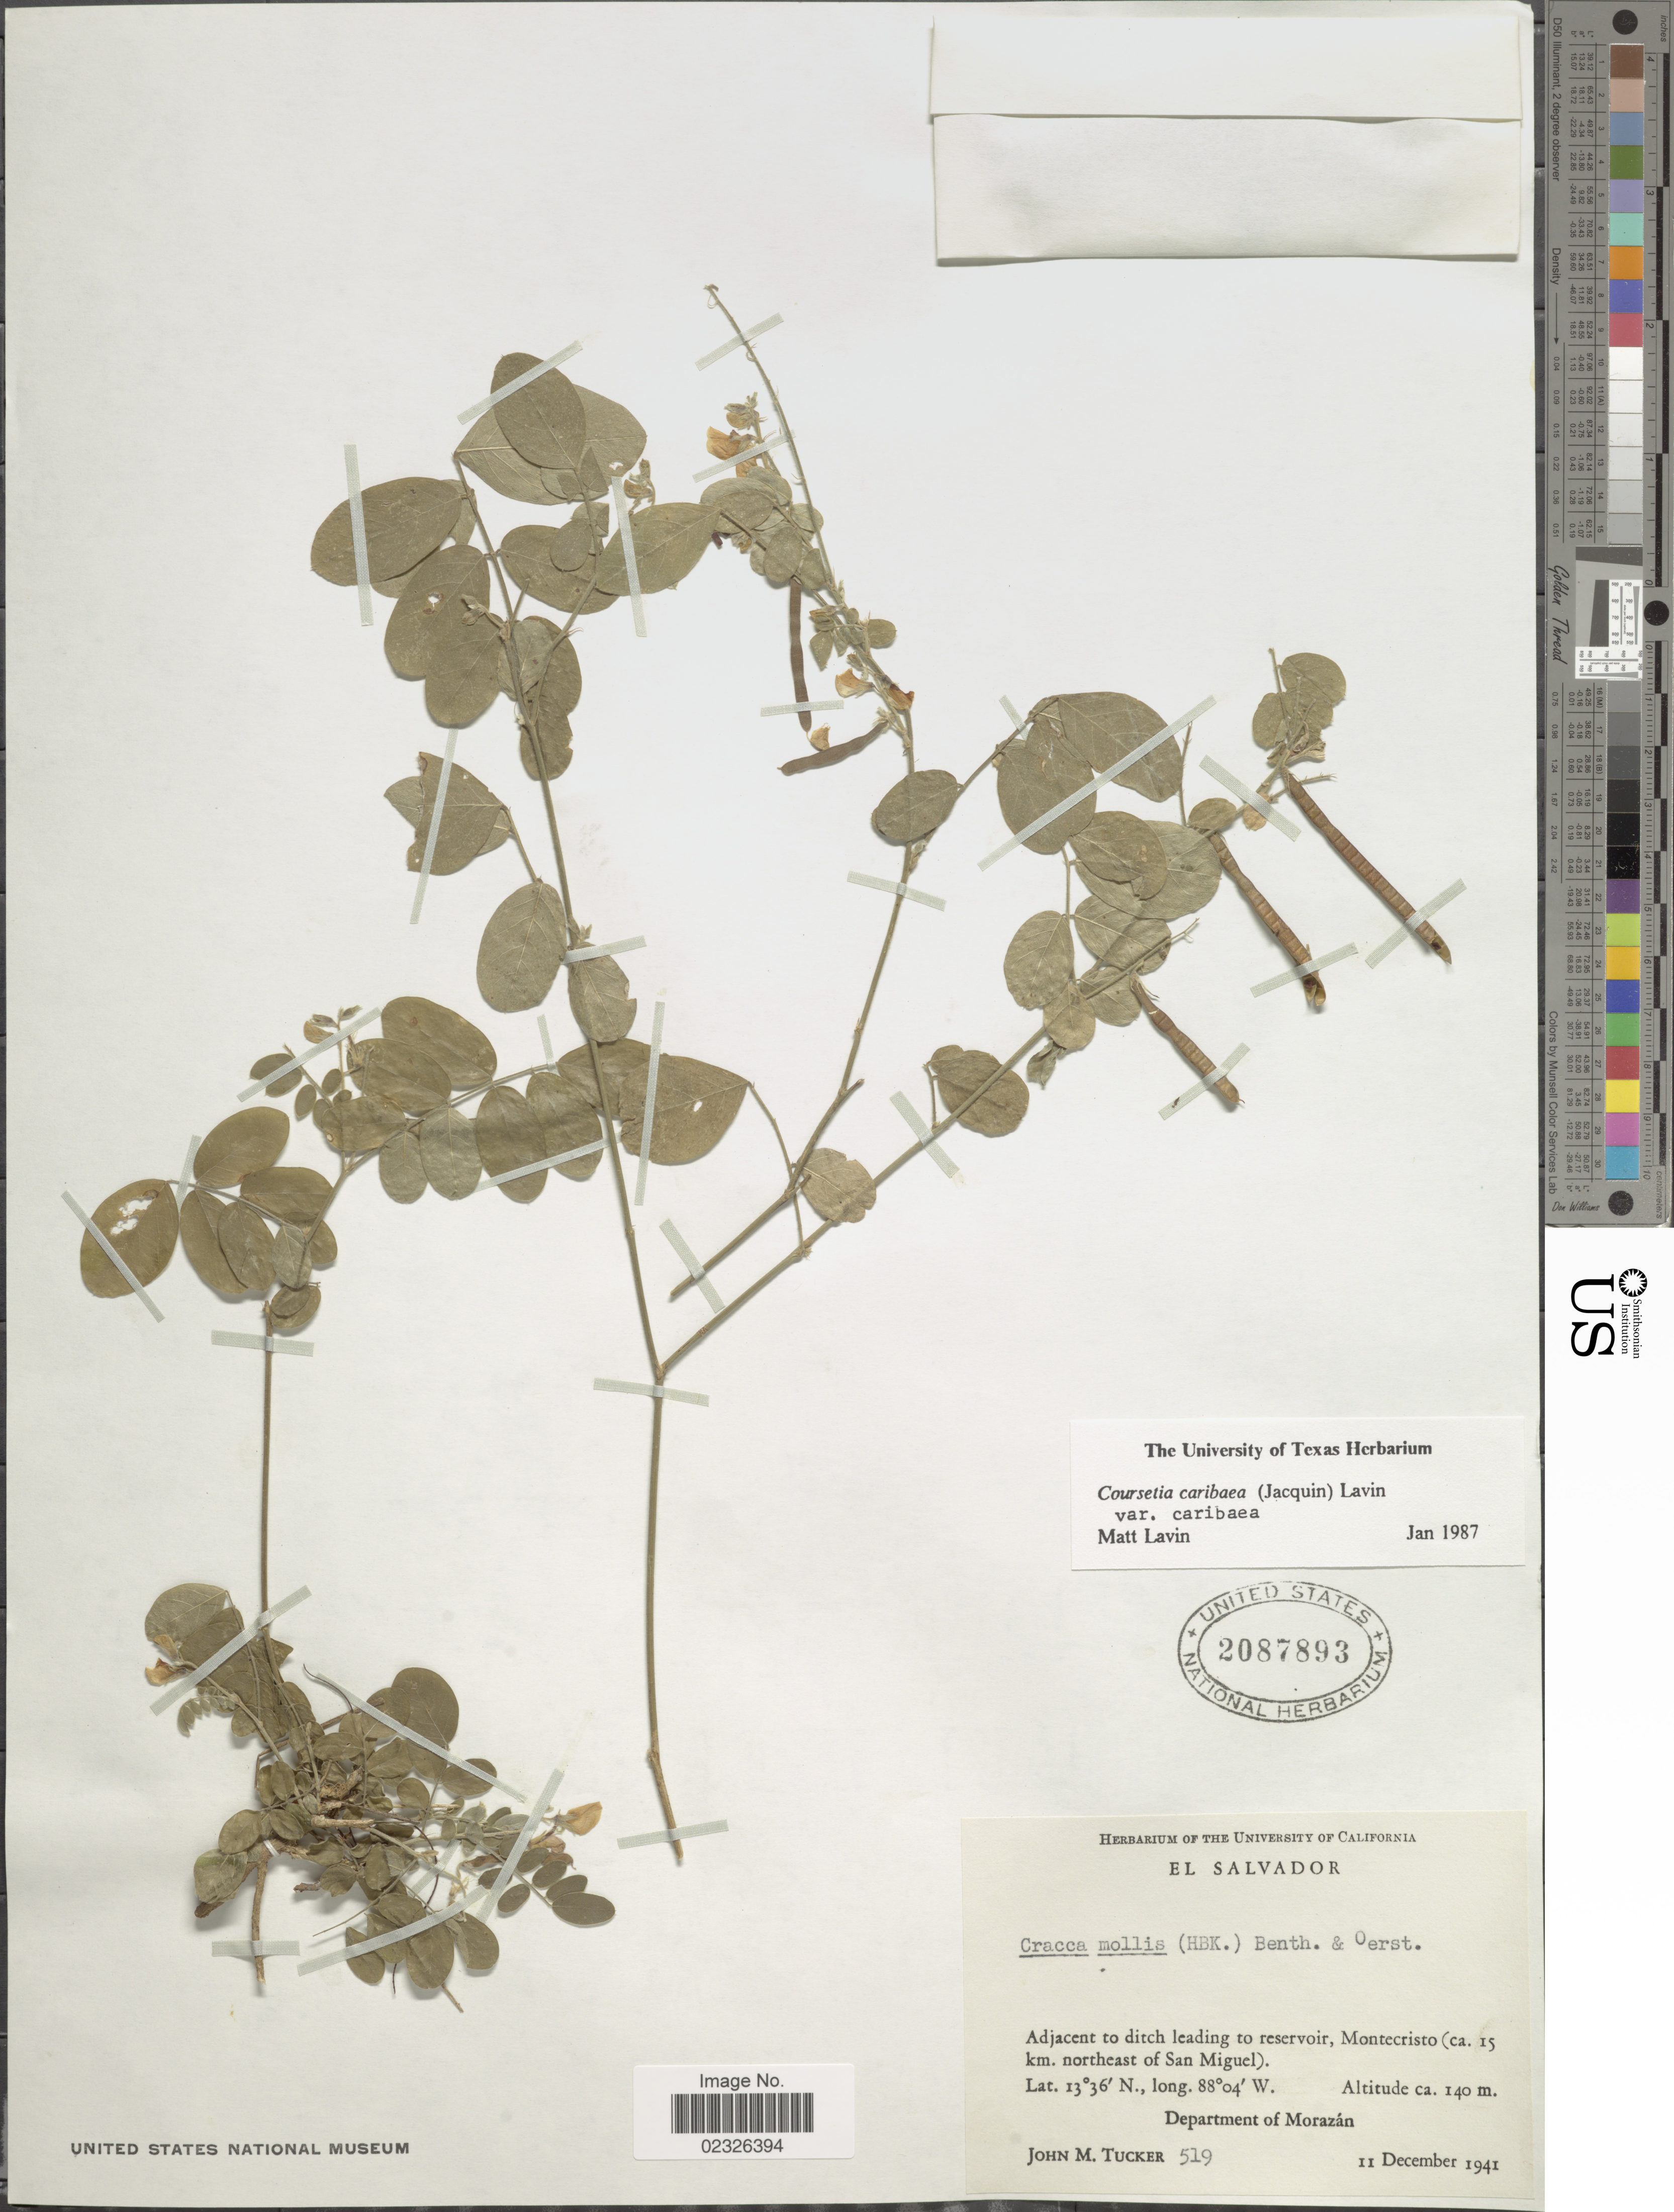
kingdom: Plantae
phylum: Tracheophyta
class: Magnoliopsida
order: Fabales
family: Fabaceae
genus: Coursetia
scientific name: Coursetia caribaea var. caribaea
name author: (Jacq.) Lavin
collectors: J. M. Tucker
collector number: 519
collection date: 1941-12-11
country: El Salvador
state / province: Morazan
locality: Adjacent to ditch leading to reservoir, Montecristo (ca. 15 km. northeast of San Miguel)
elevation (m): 140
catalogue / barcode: US 2087893